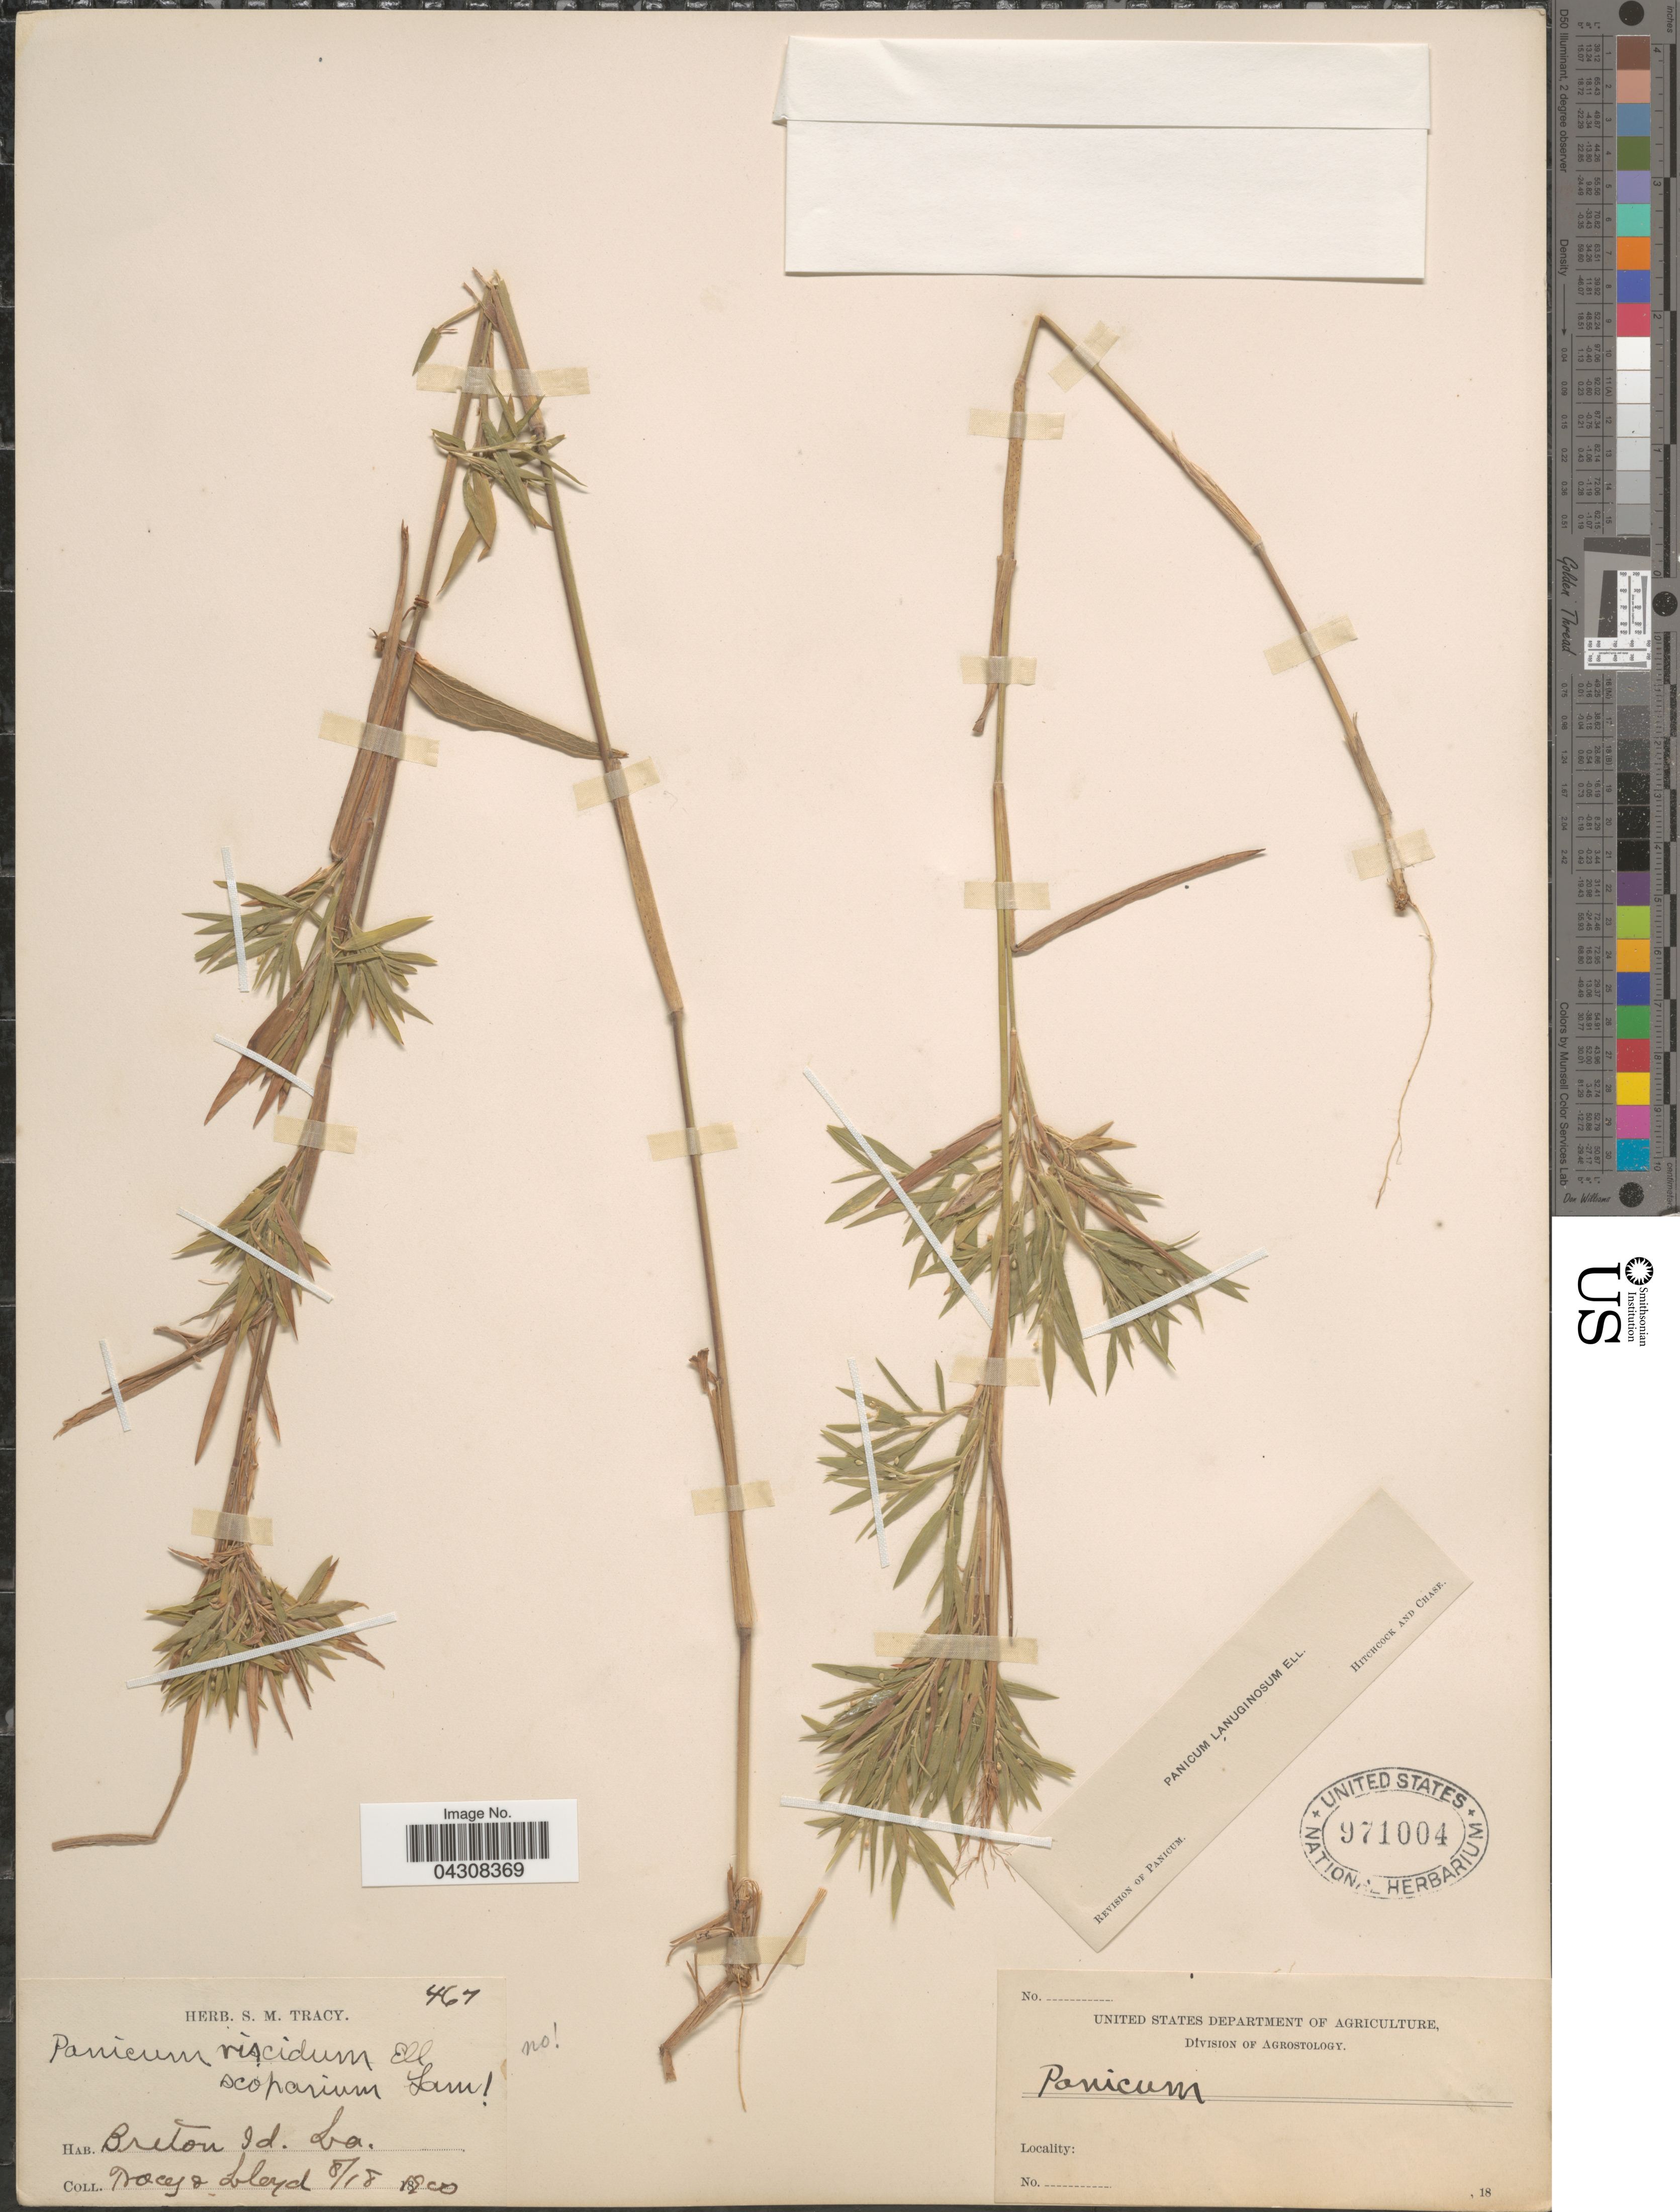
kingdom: Plantae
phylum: Tracheophyta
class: Liliopsida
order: Poales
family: Poaceae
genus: Dichanthelium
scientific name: Dichanthelium acuminatum var. acuminatum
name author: (Sw.) Gould & C.A. Clark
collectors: S. M. Tracy & -- Lloyd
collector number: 467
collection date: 1900-08-18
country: United States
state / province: Louisiana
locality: Breton Id.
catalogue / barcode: US 971004